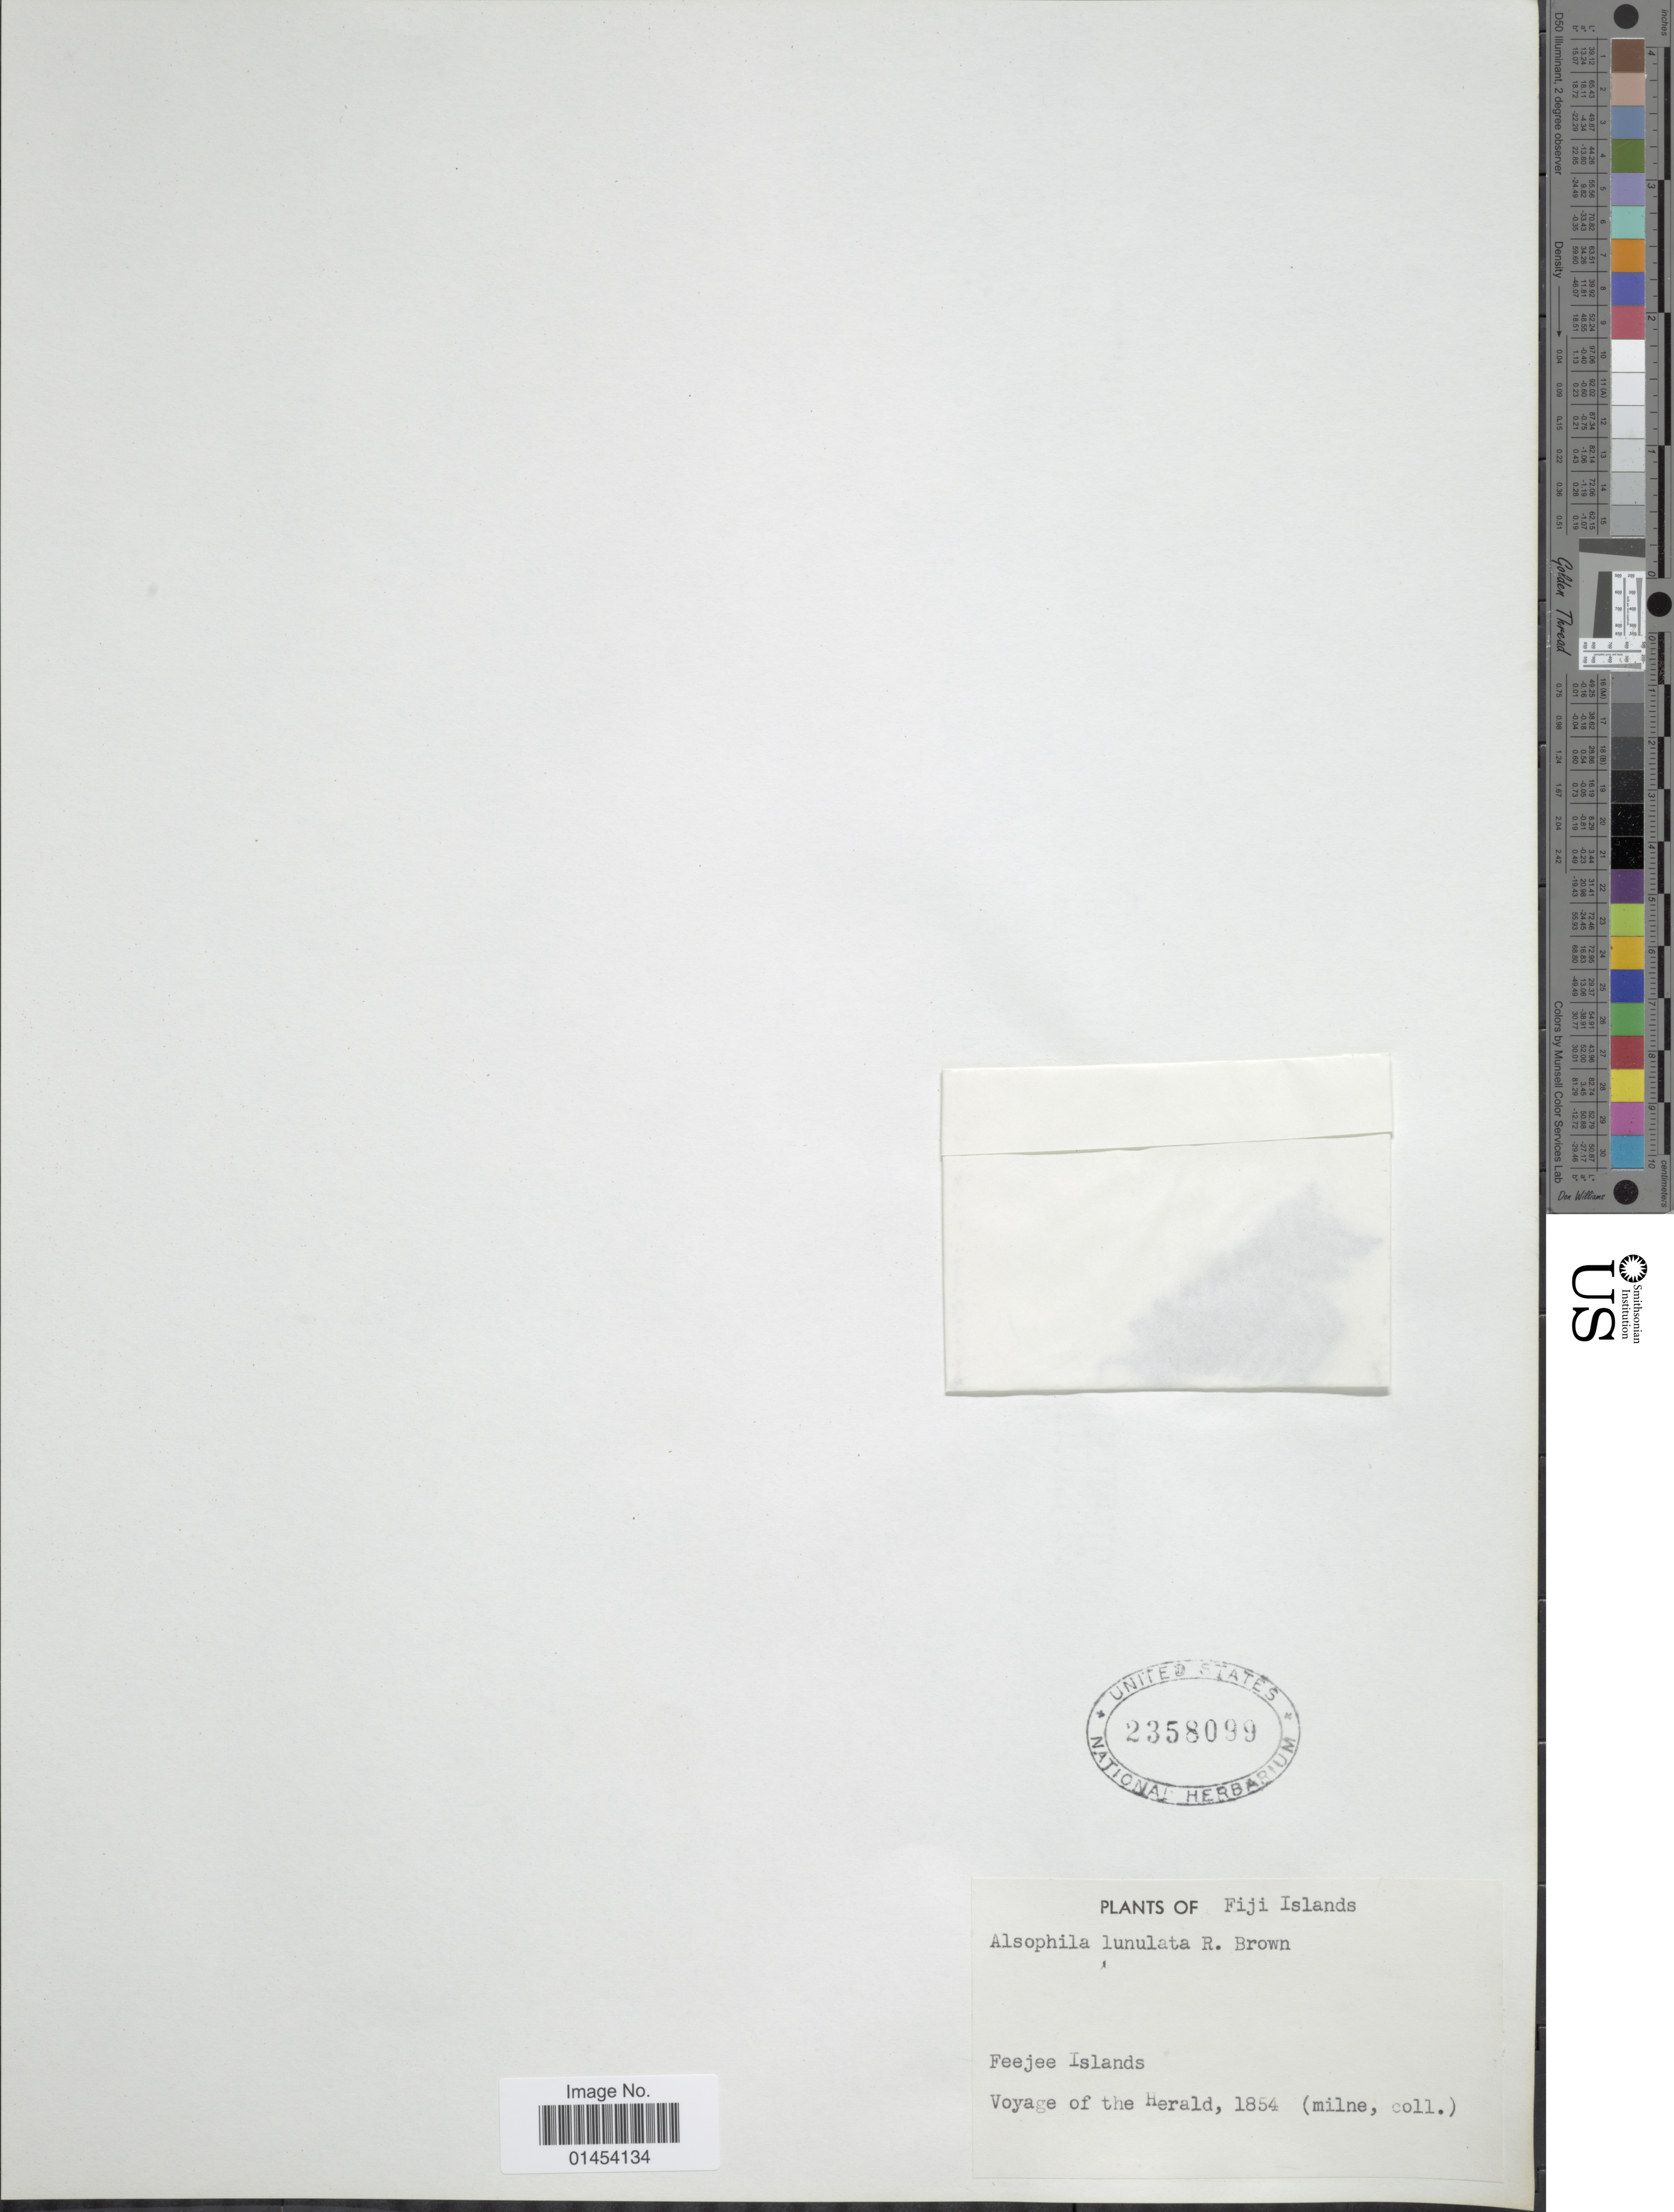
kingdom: Plantae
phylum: Tracheophyta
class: Polypodiopsida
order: Cyatheales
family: Cyatheaceae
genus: Cyathea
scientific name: Cyathea lunulata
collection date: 1854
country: Fiji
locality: Feejee Islands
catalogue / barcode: US 2358099